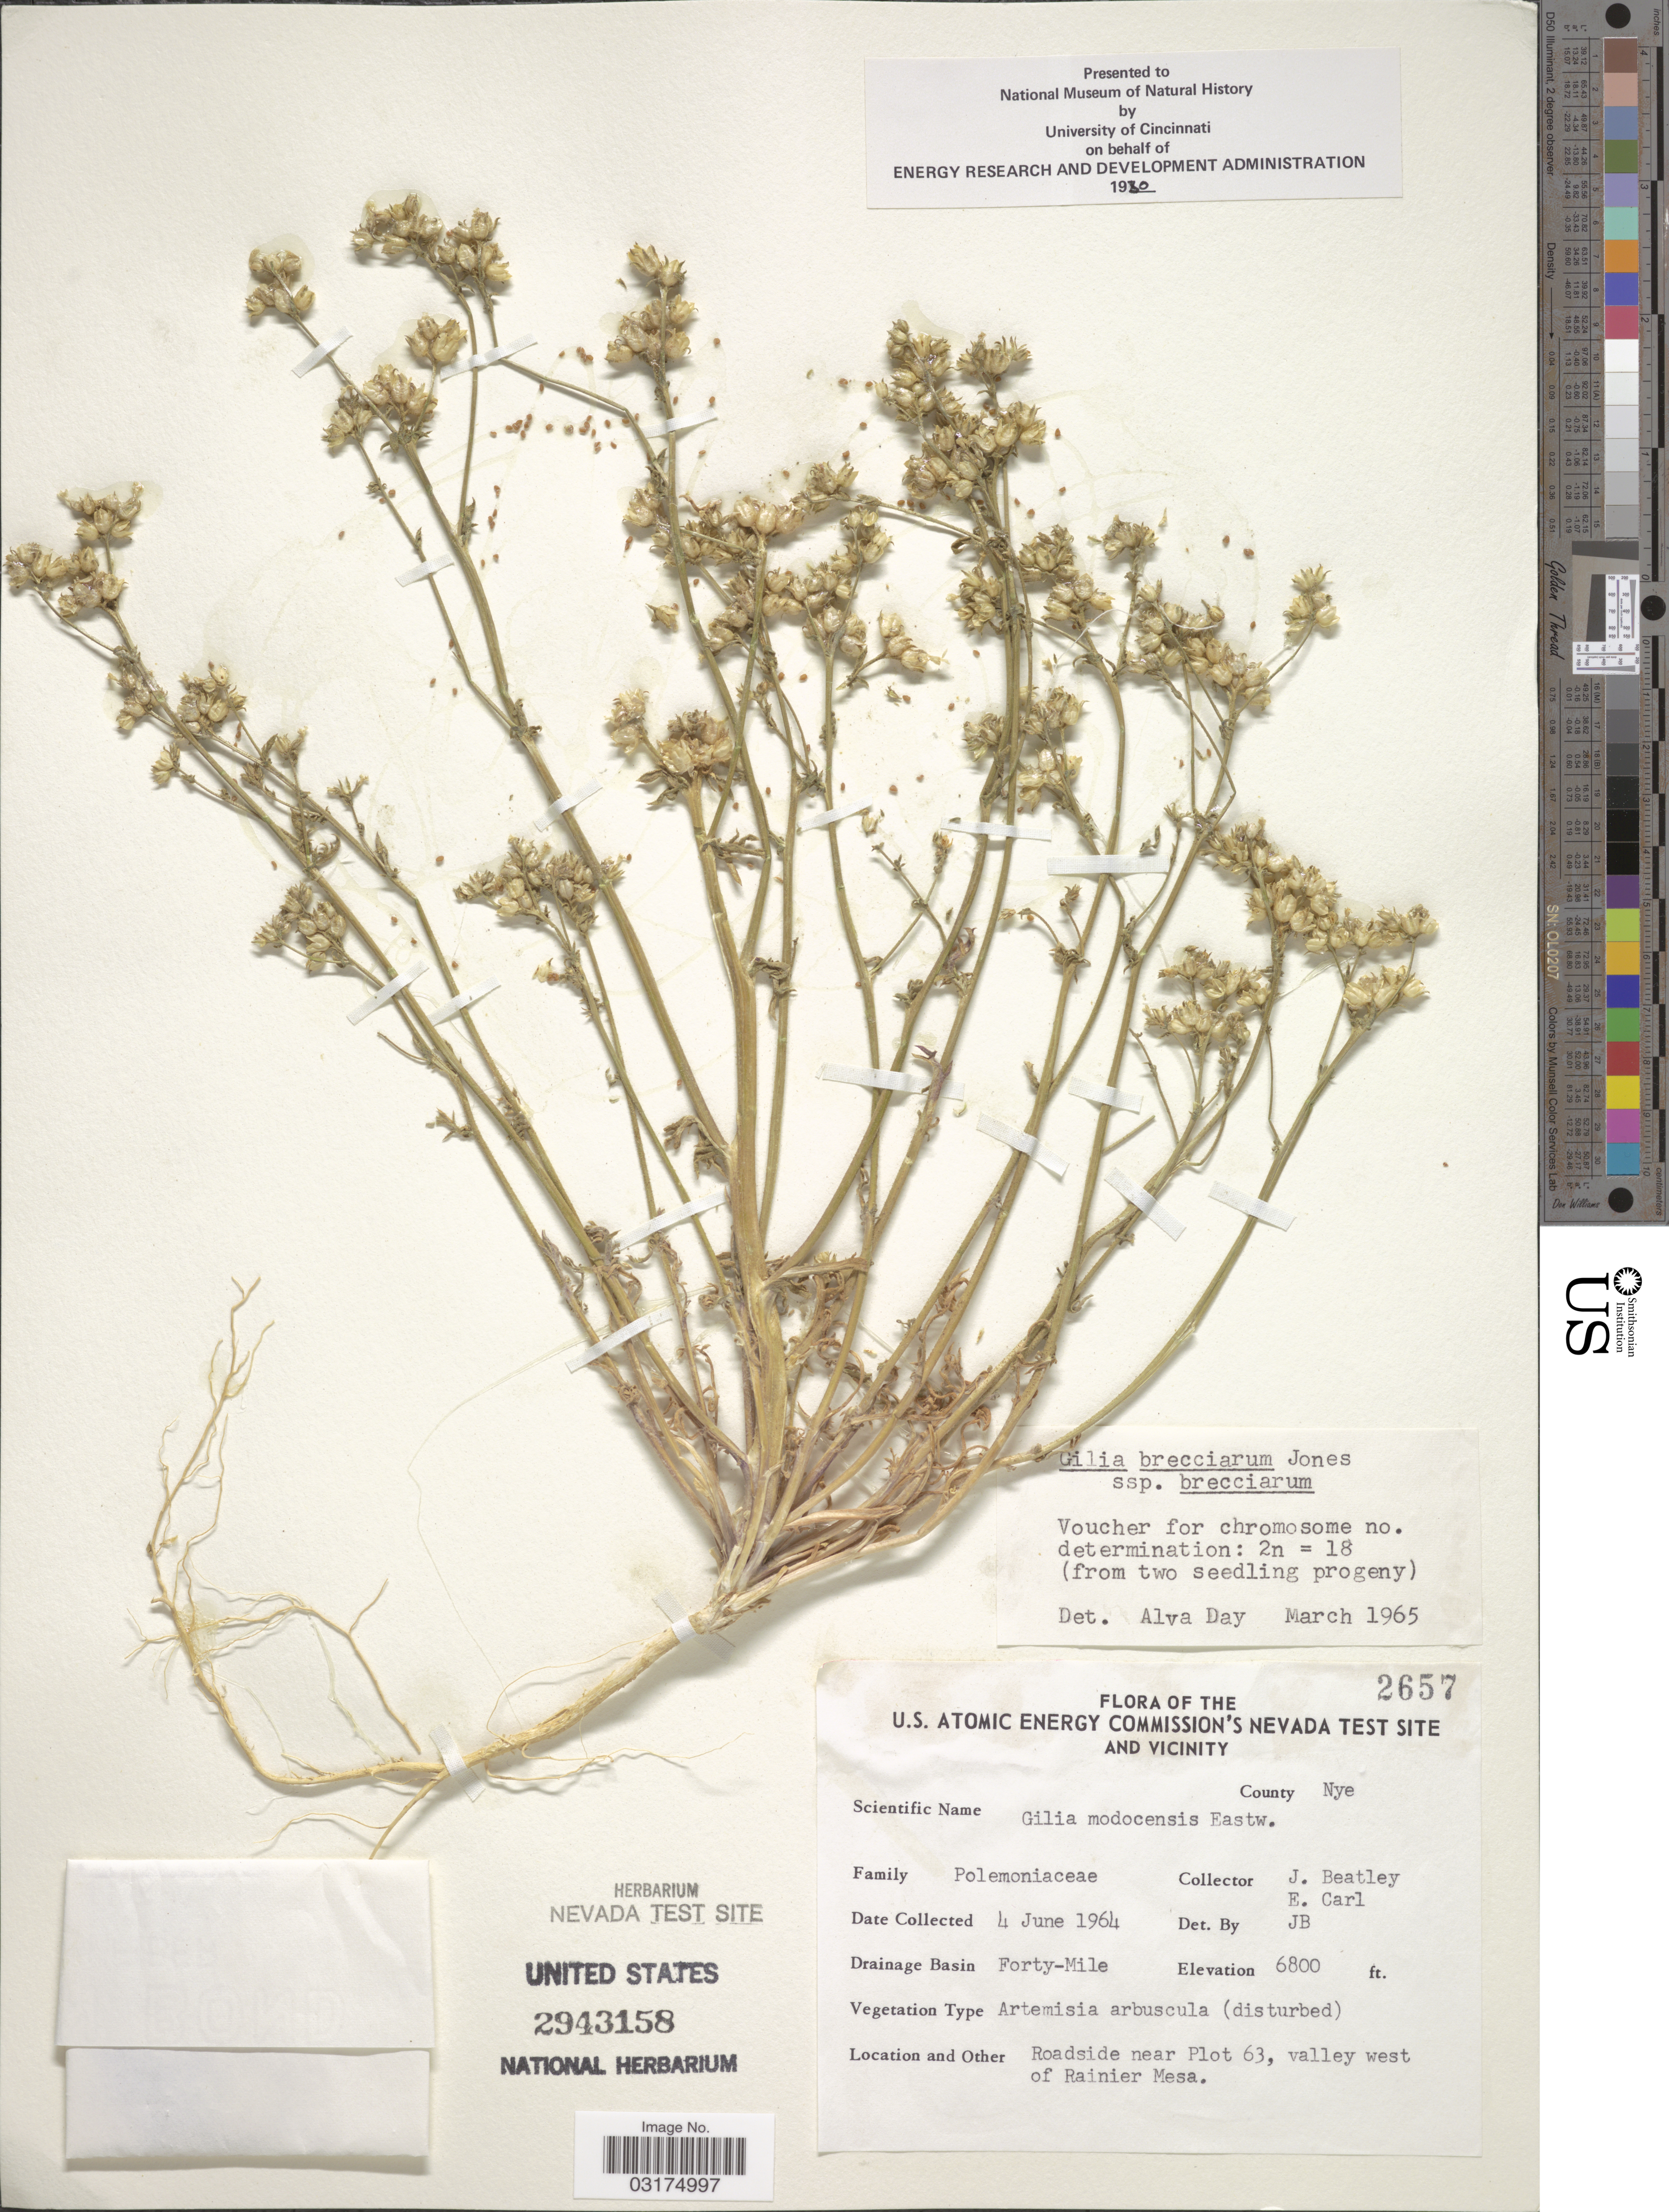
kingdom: Plantae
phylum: Tracheophyta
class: Magnoliopsida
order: Ericales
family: Polemoniaceae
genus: Gilia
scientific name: Gilia brecciarum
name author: M.E. Jones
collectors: J. C. Beatley & E. Carl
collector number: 2657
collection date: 1964-06-04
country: United States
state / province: Nevada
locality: The U. S. Atomic Energy Commission's Nevada Test Site and Vicinity. County Nye. Drainage Basin Forty-Mile. Roadside near Plot 63, valley west of Rainier Mesa.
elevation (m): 2073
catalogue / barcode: US 2943158